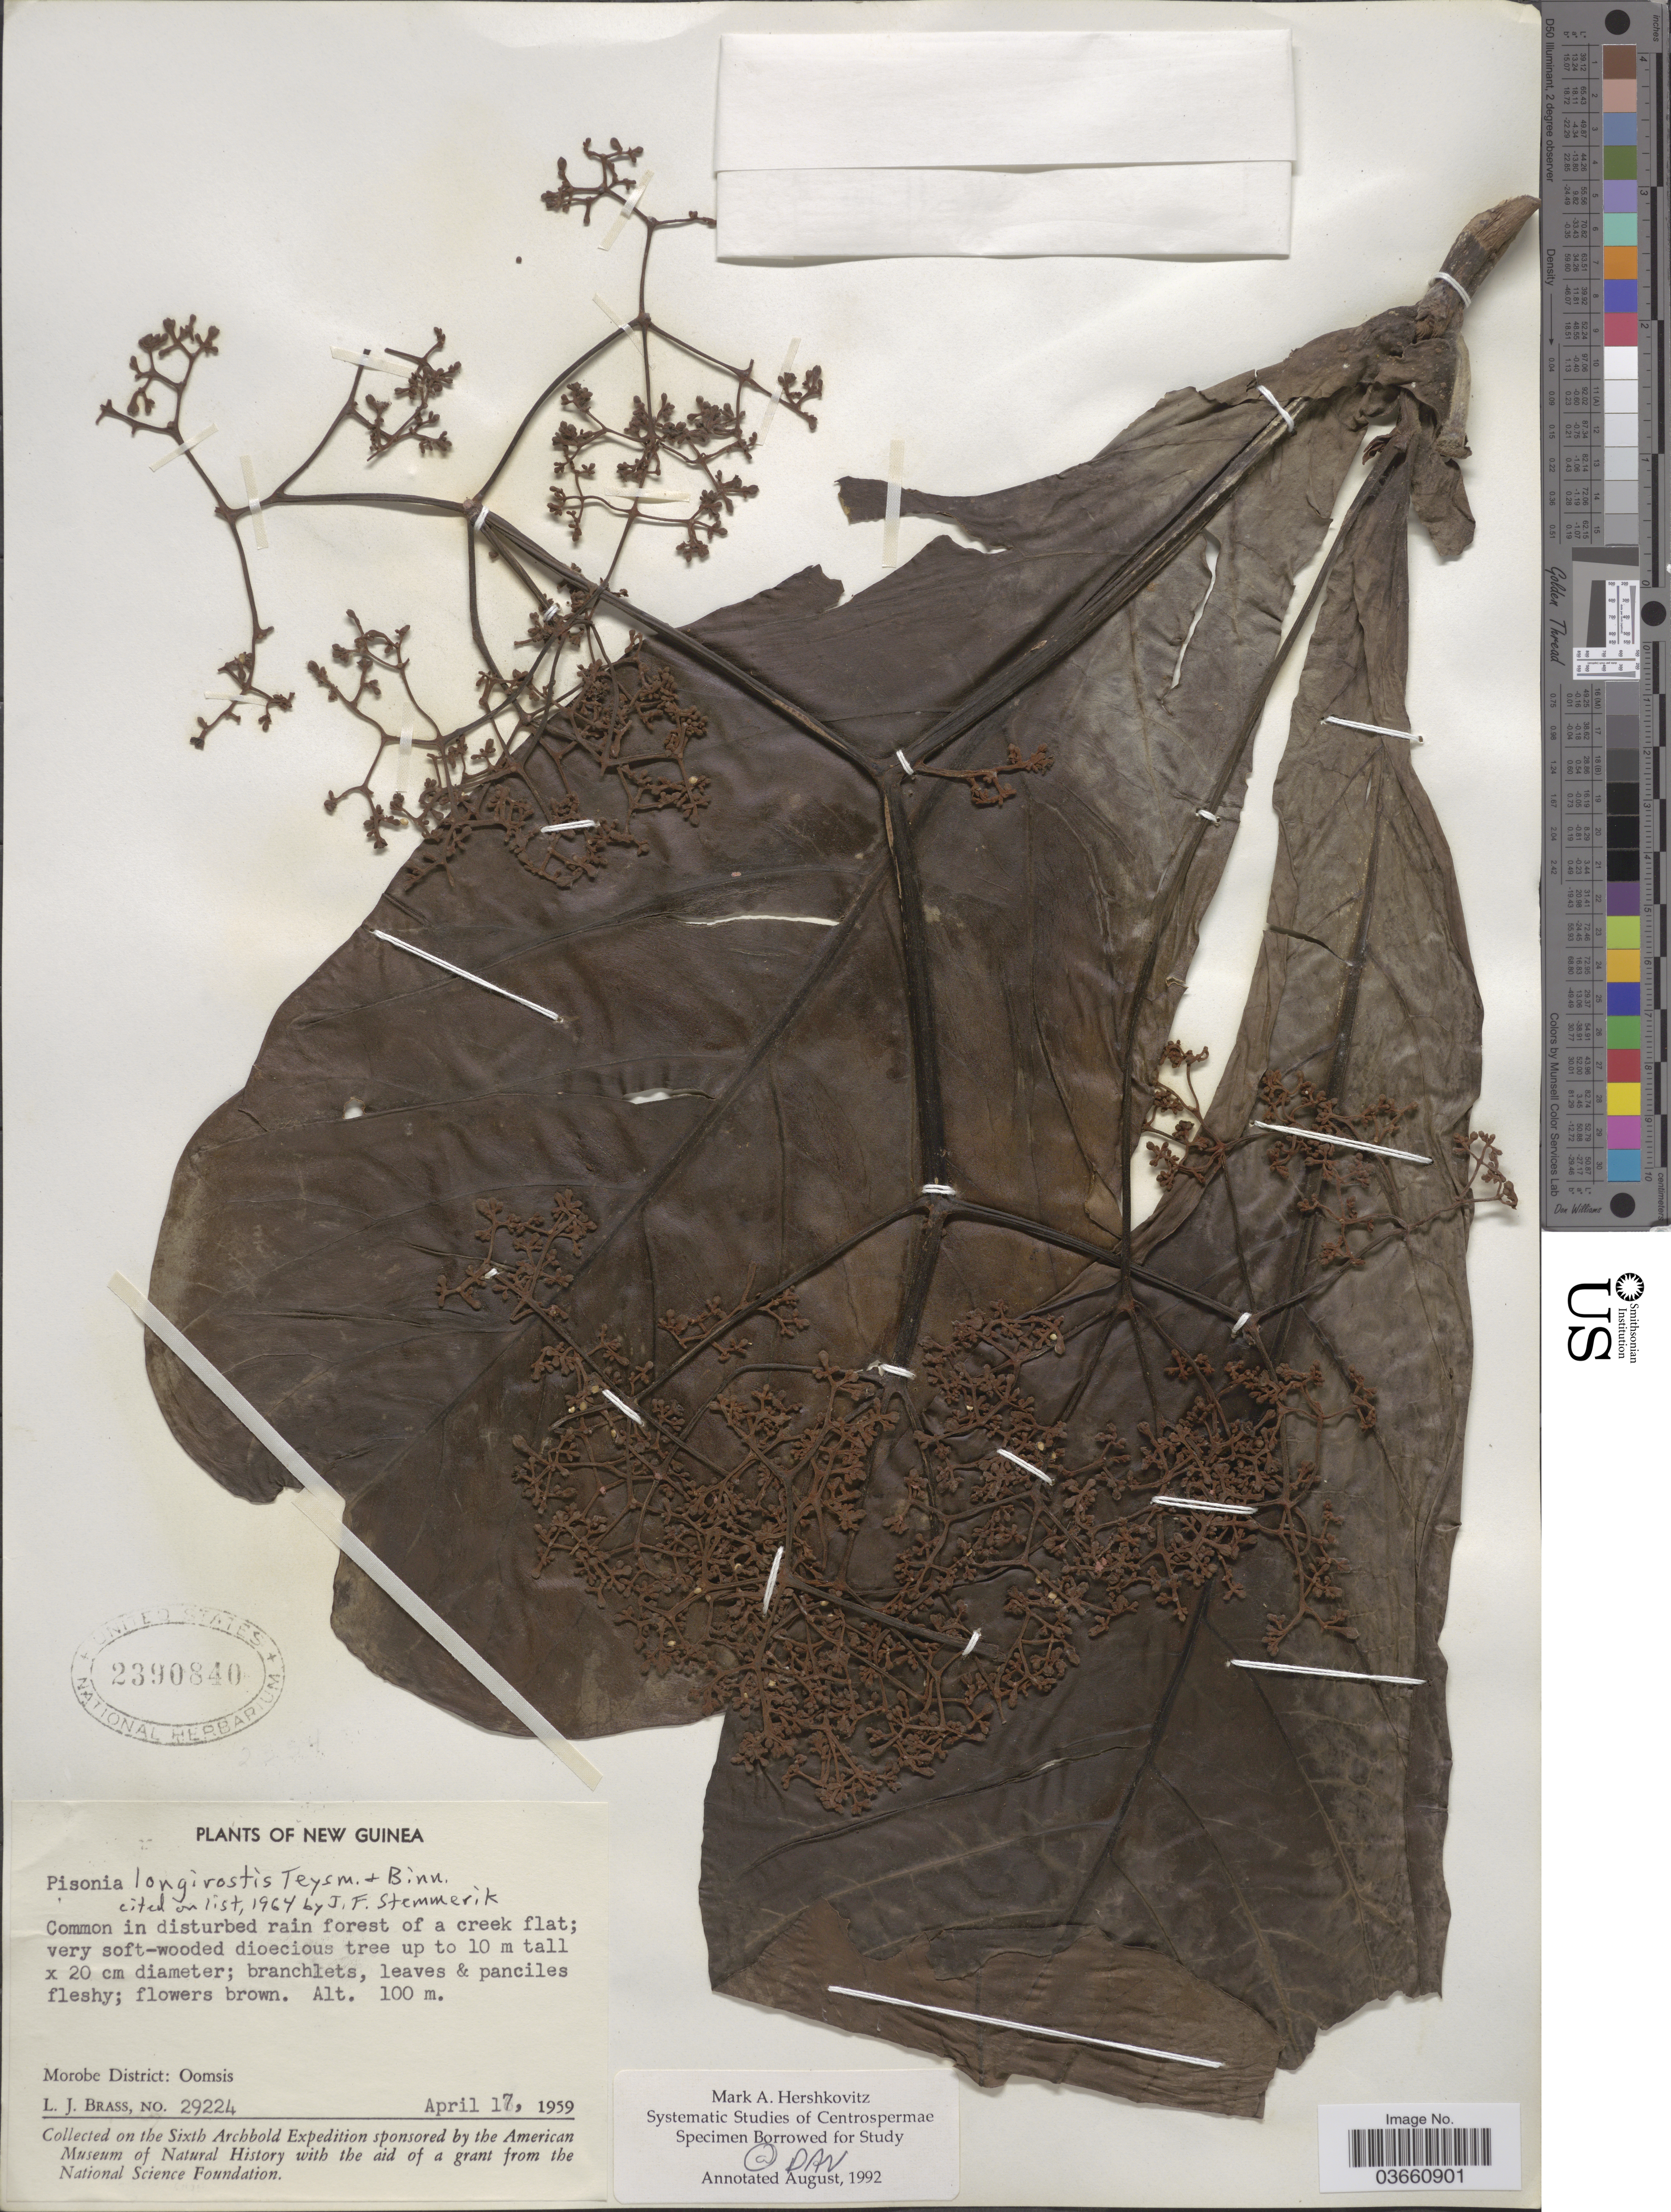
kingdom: Plantae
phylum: Tracheophyta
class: Magnoliopsida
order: Caryophyllales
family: Nyctaginaceae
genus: Ceodes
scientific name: Ceodes longirostris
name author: (Teijsm. & Binn.) Merr. & L.M. Perry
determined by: Wagner, W. L., (BOT), Smithsonian Institution - National Museum of Natural History (UNITED STATES)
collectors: L. J. Brass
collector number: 29224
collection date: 1959-04-17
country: Papua New Guinea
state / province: Morobe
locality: New Guinea. Morobe District: Oomsis.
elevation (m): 100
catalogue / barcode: US 2390840